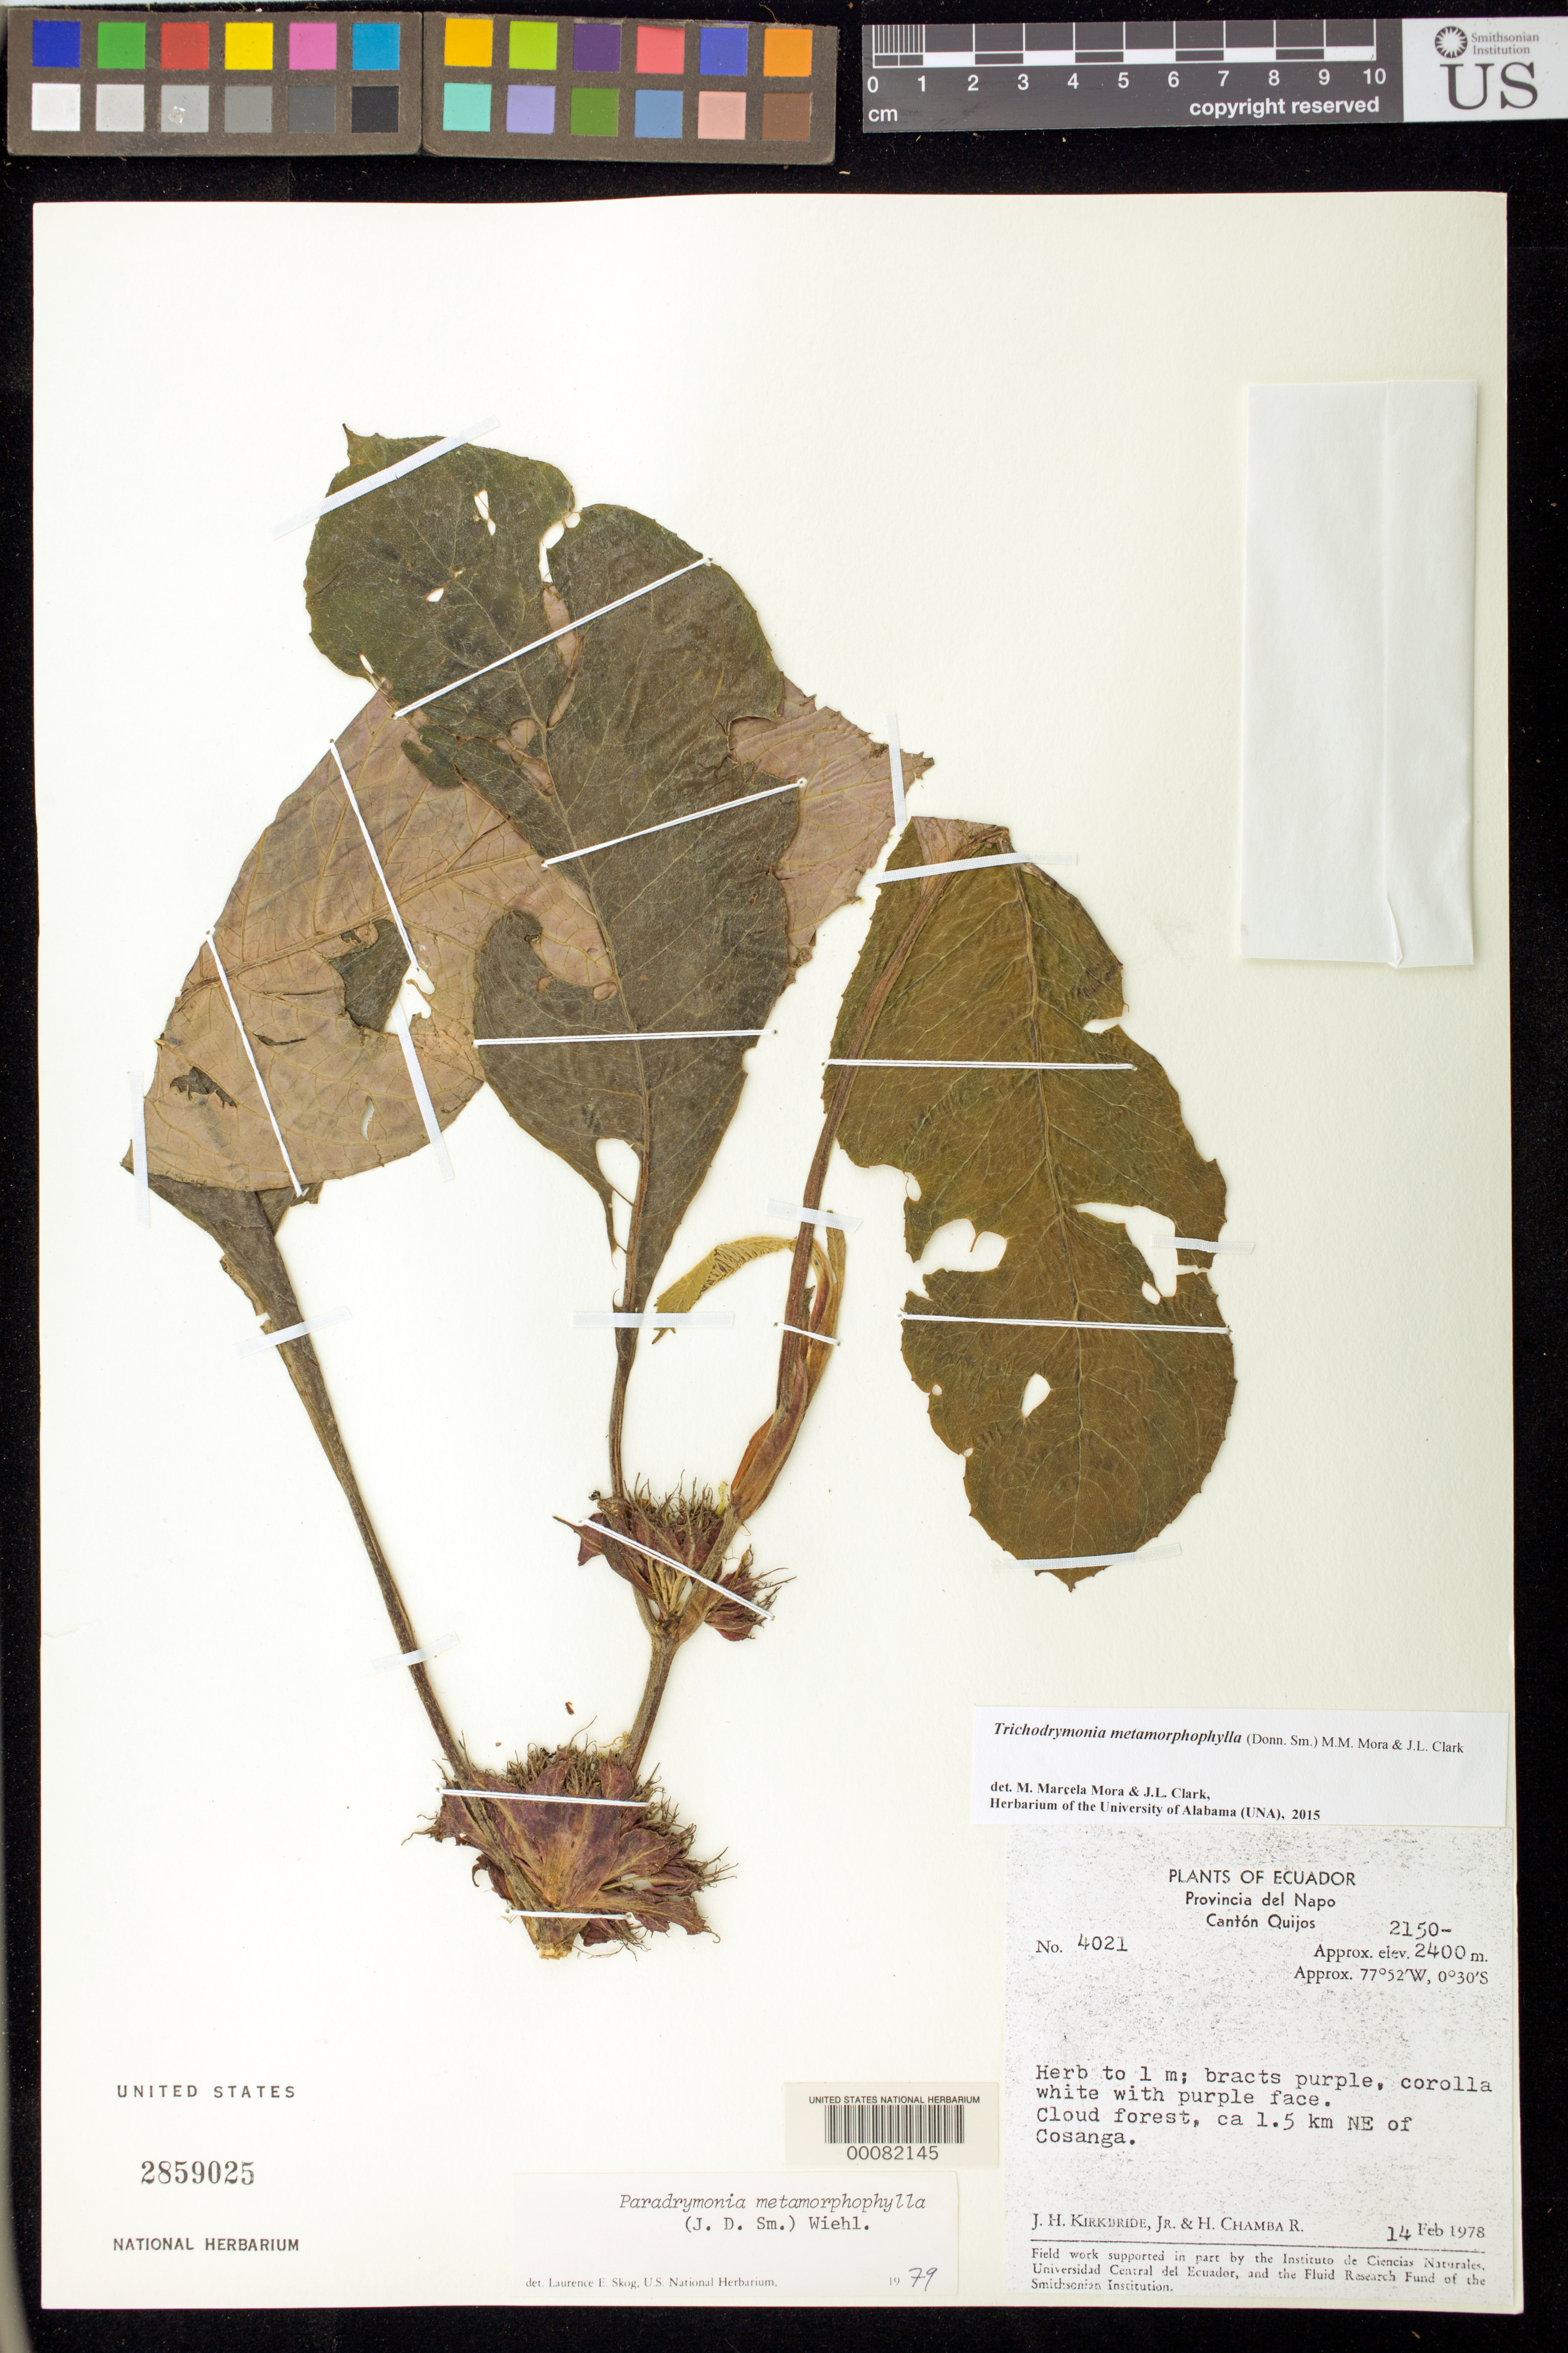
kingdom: Plantae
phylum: Tracheophyta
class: Magnoliopsida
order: Lamiales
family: Gesneriaceae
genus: Trichodrymonia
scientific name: Trichodrymonia metamorphophylla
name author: (Donn. Sm.) M.M. Mora & J.L. Clark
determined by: Mora, M. M.; Clark, J. L.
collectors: J. H. Kirkbride & H. Chamba-R.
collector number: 4021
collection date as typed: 14 Feb 1978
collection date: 1978-02-14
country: Ecuador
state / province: Napo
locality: Canton Quijos, about 1.5 km NE of Cosanga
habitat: Cloud forest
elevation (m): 2150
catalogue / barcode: US 2859025